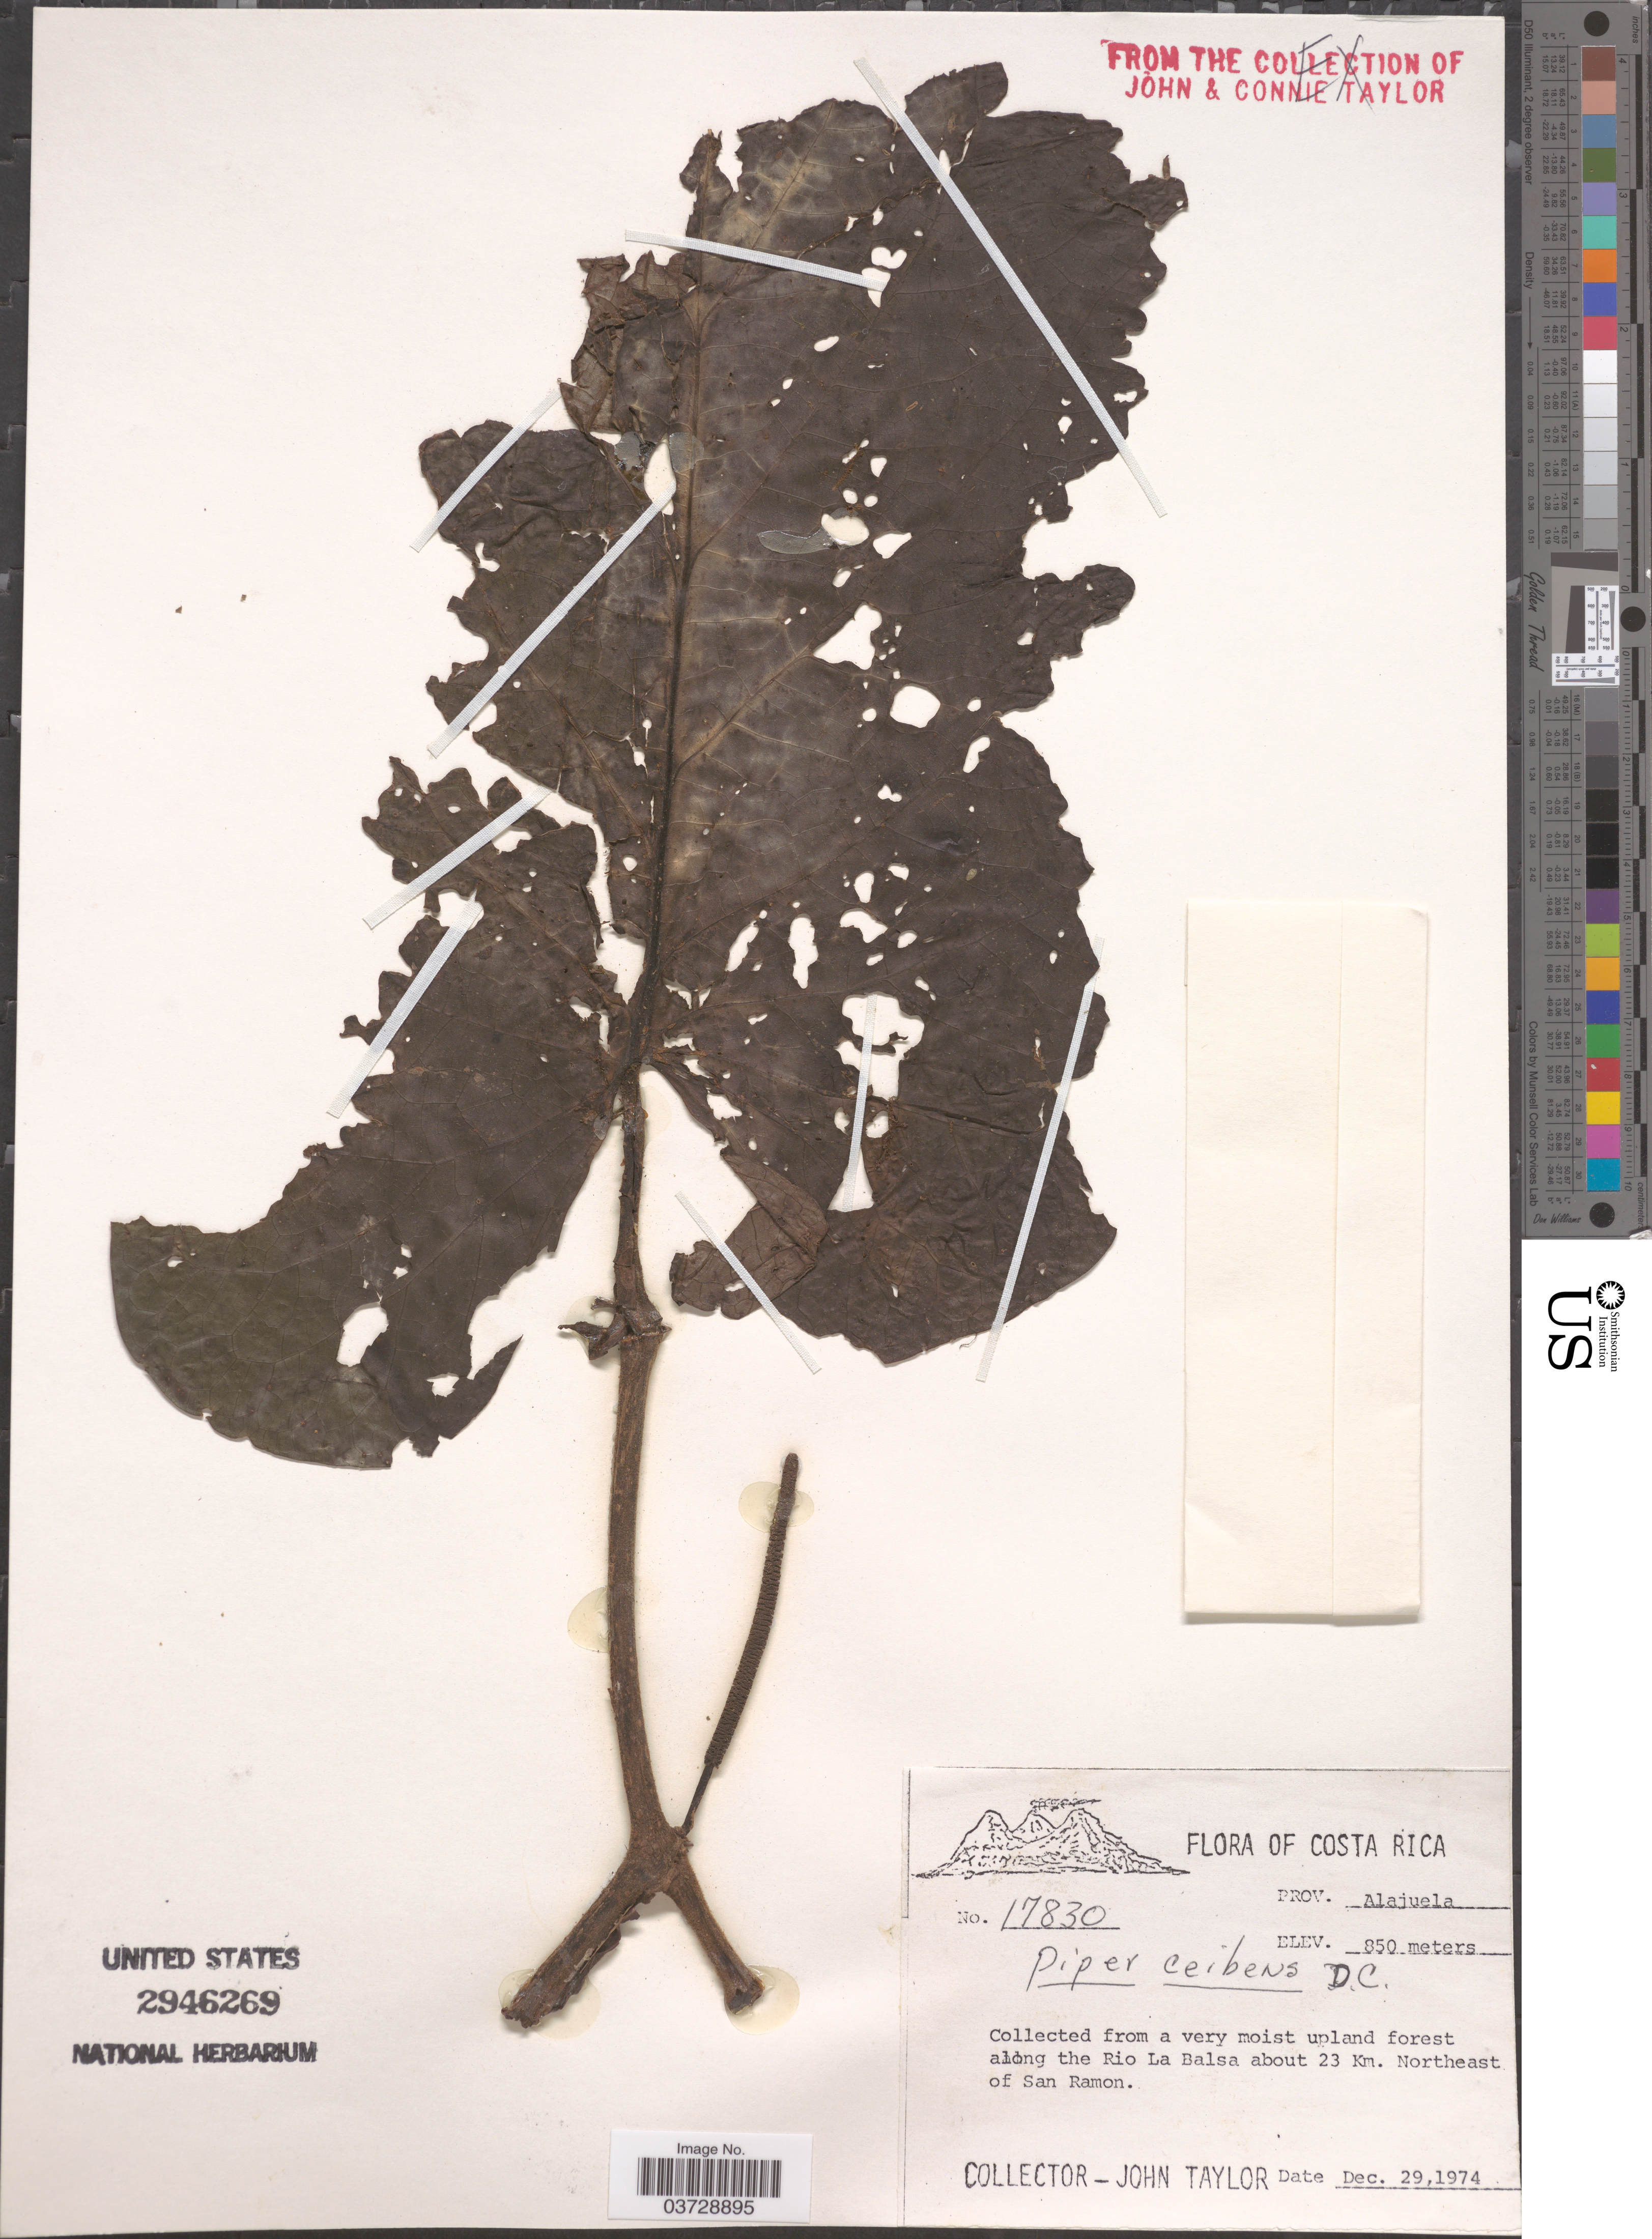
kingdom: Plantae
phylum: Tracheophyta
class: Magnoliopsida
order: Piperales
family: Piperaceae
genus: Piper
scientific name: Piper ceibense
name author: C. DC.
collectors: J. Taylor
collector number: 17830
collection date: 1974-12-29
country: Costa Rica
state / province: Alajuela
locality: Along the Rio La Balsa about 23 Km. Northeast of San Ramon.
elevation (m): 850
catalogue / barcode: US 2946269